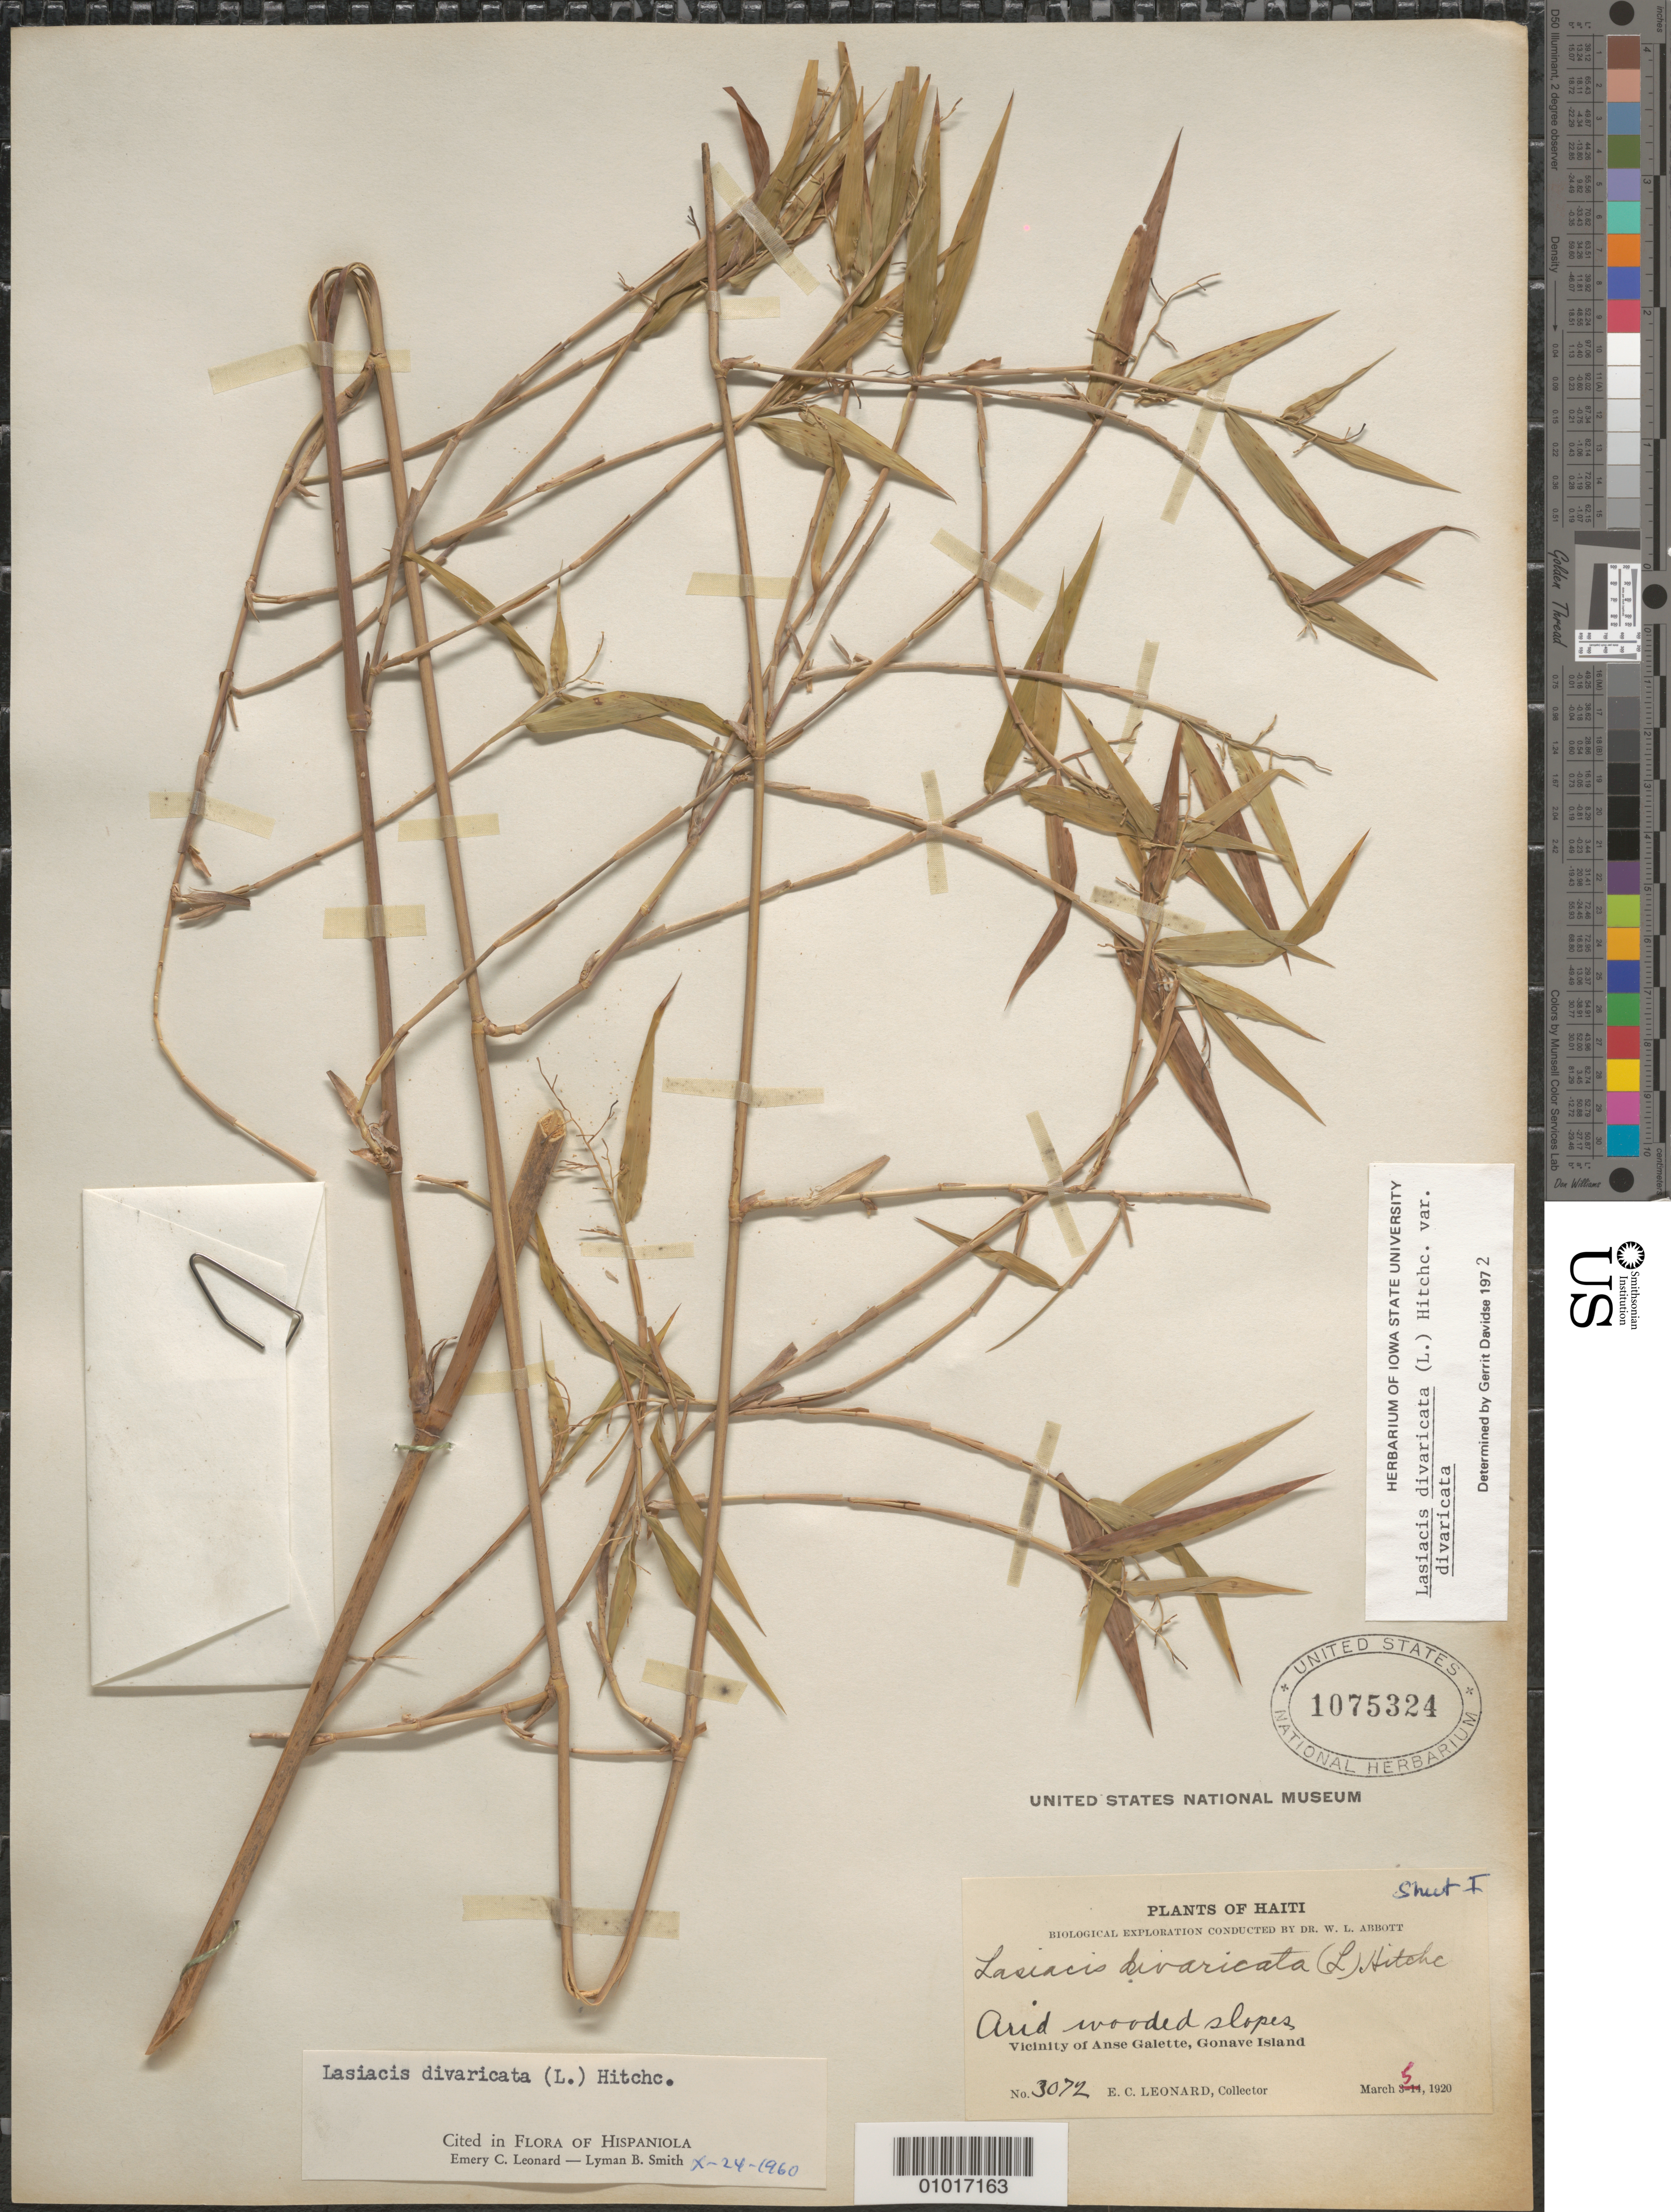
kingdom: Plantae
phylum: Tracheophyta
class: Liliopsida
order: Poales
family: Poaceae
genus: Lasiacis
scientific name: Lasiacis divaricata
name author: (L.) Hitchc.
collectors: E. C. Leonard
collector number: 3072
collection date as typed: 05 Mar 1920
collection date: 1920-03-05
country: Haiti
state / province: Óuest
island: Hispaniola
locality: Vicinity of Anse Galette, Gonave Island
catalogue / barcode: US 1075324